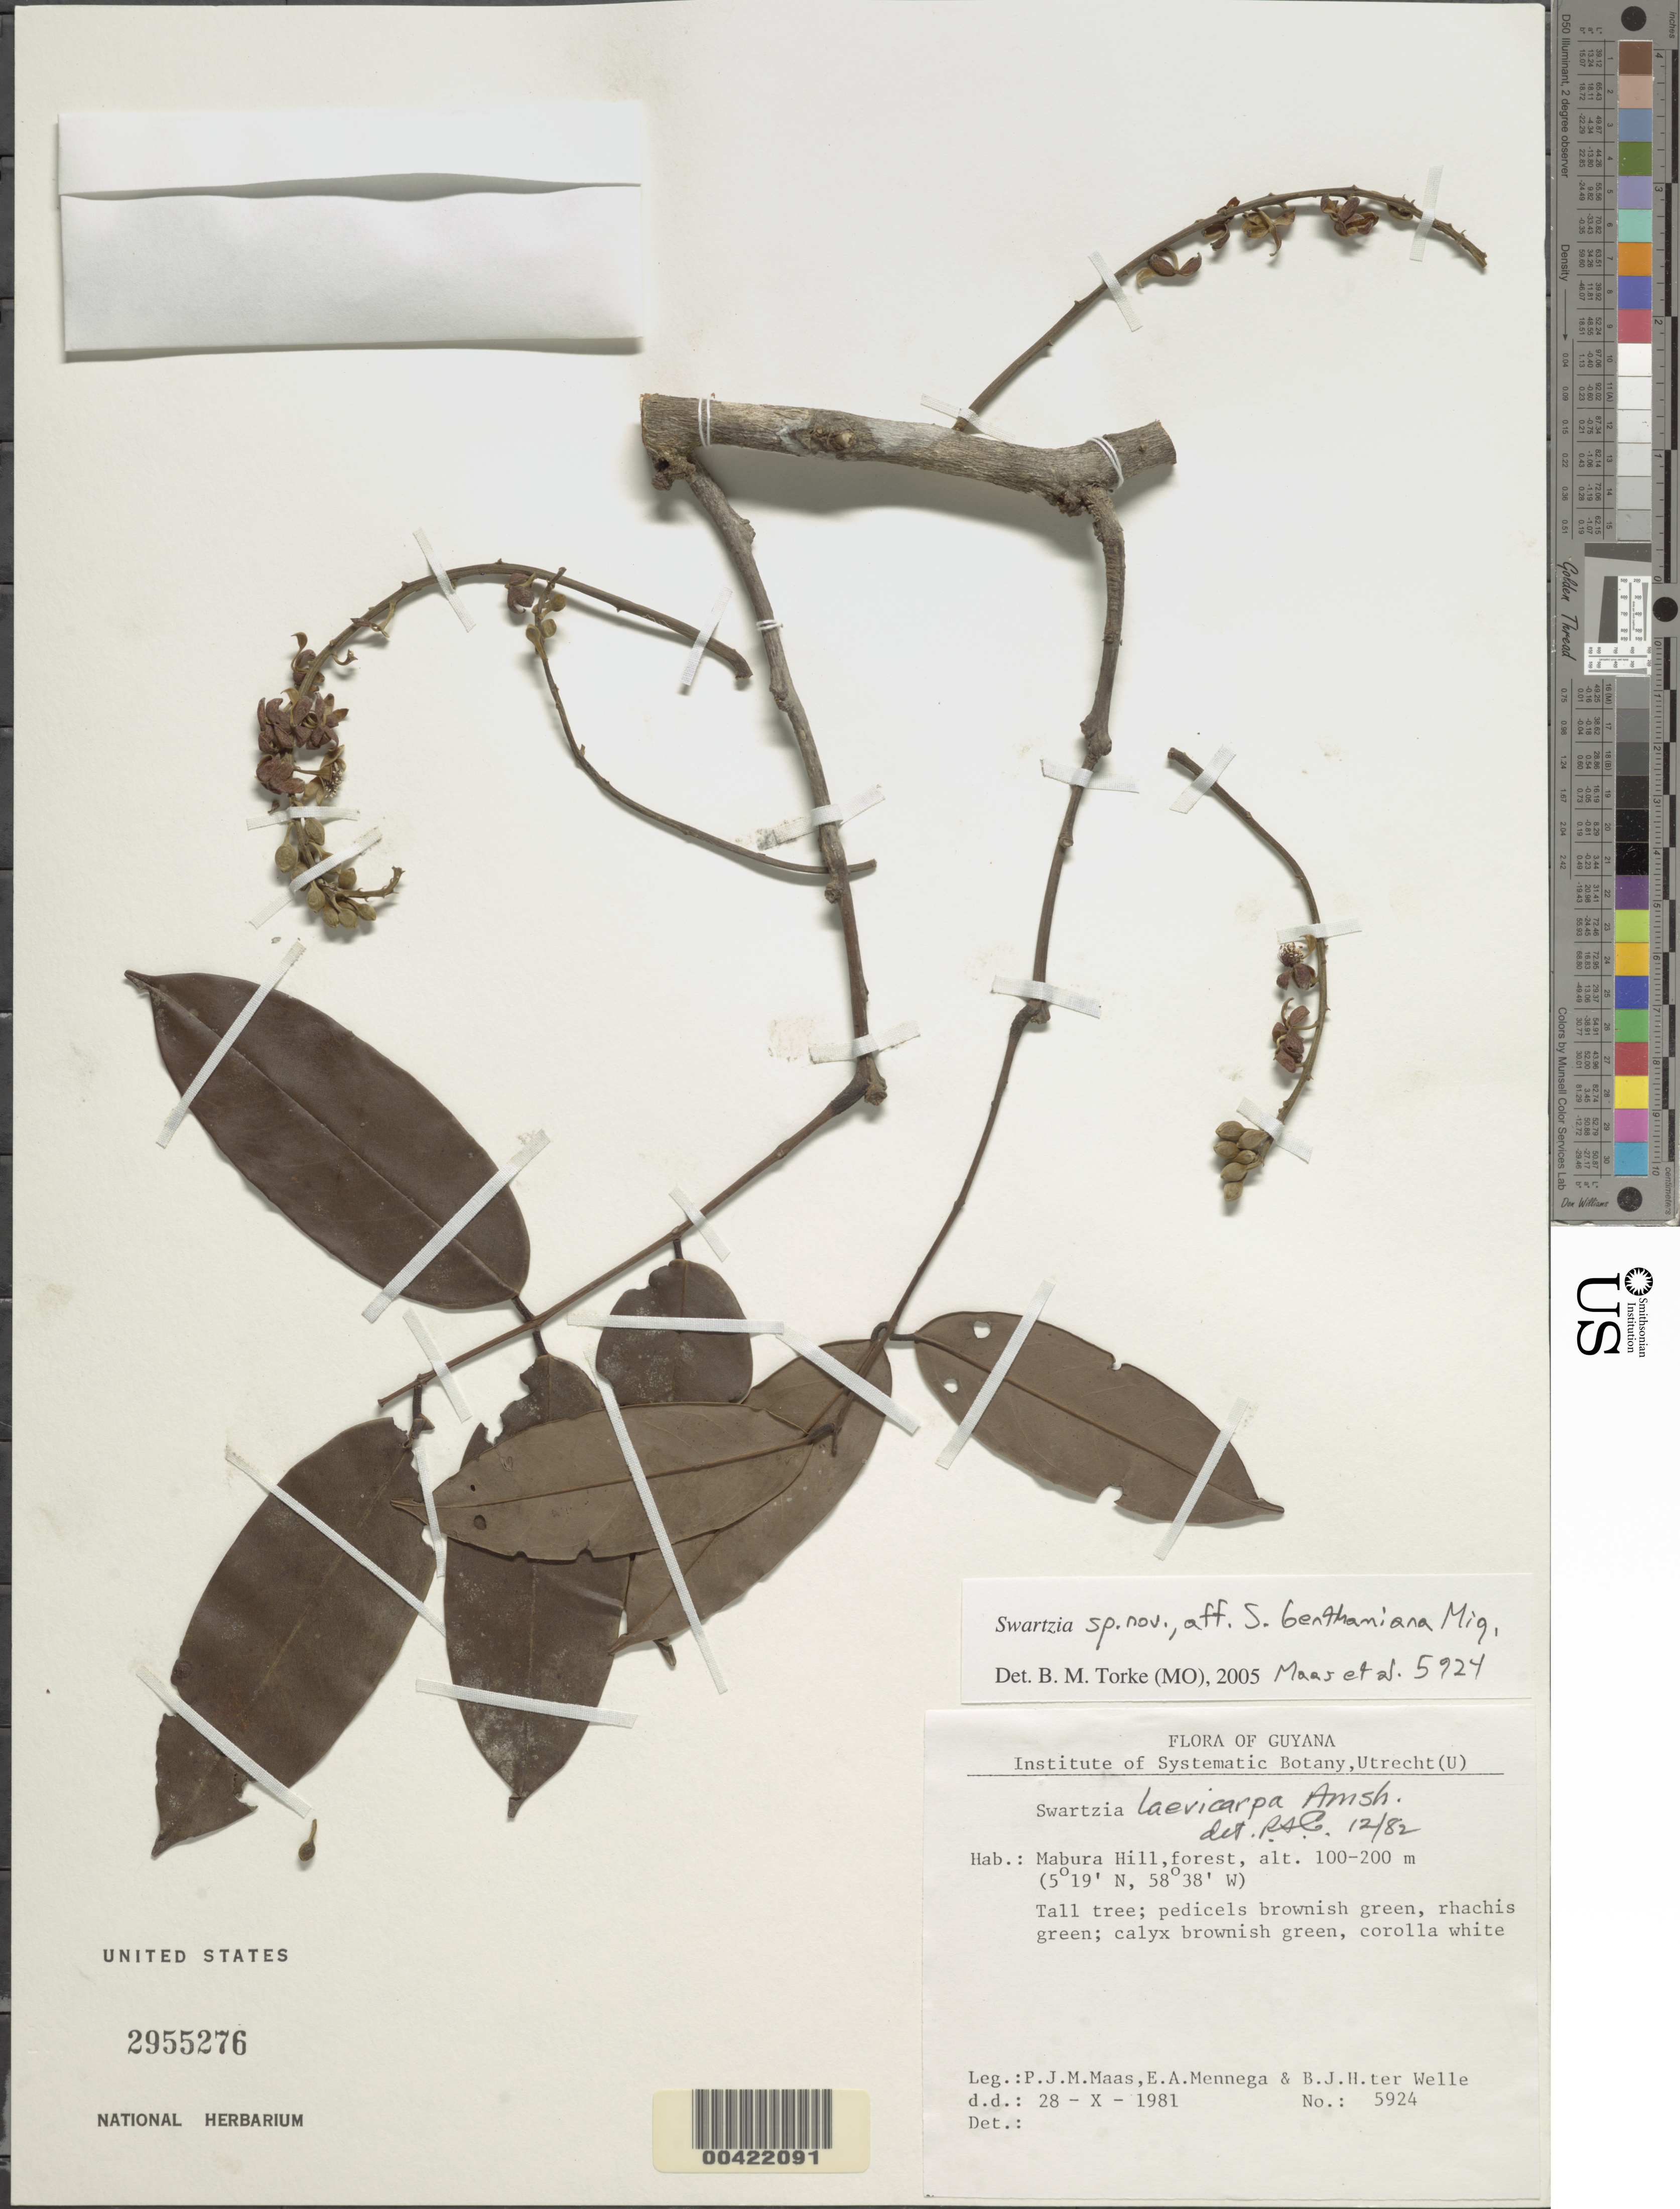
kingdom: Plantae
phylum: Tracheophyta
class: Magnoliopsida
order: Fabales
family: Fabaceae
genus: Swartzia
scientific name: Swartzia sp. nov. aff. benthamiana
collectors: P. Maas, E. A. Mennega & B. Welle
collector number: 5924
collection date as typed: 28 Oct 1981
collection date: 1981-10-28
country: Guyana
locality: Mabura Hill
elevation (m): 100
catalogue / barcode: US 2955276